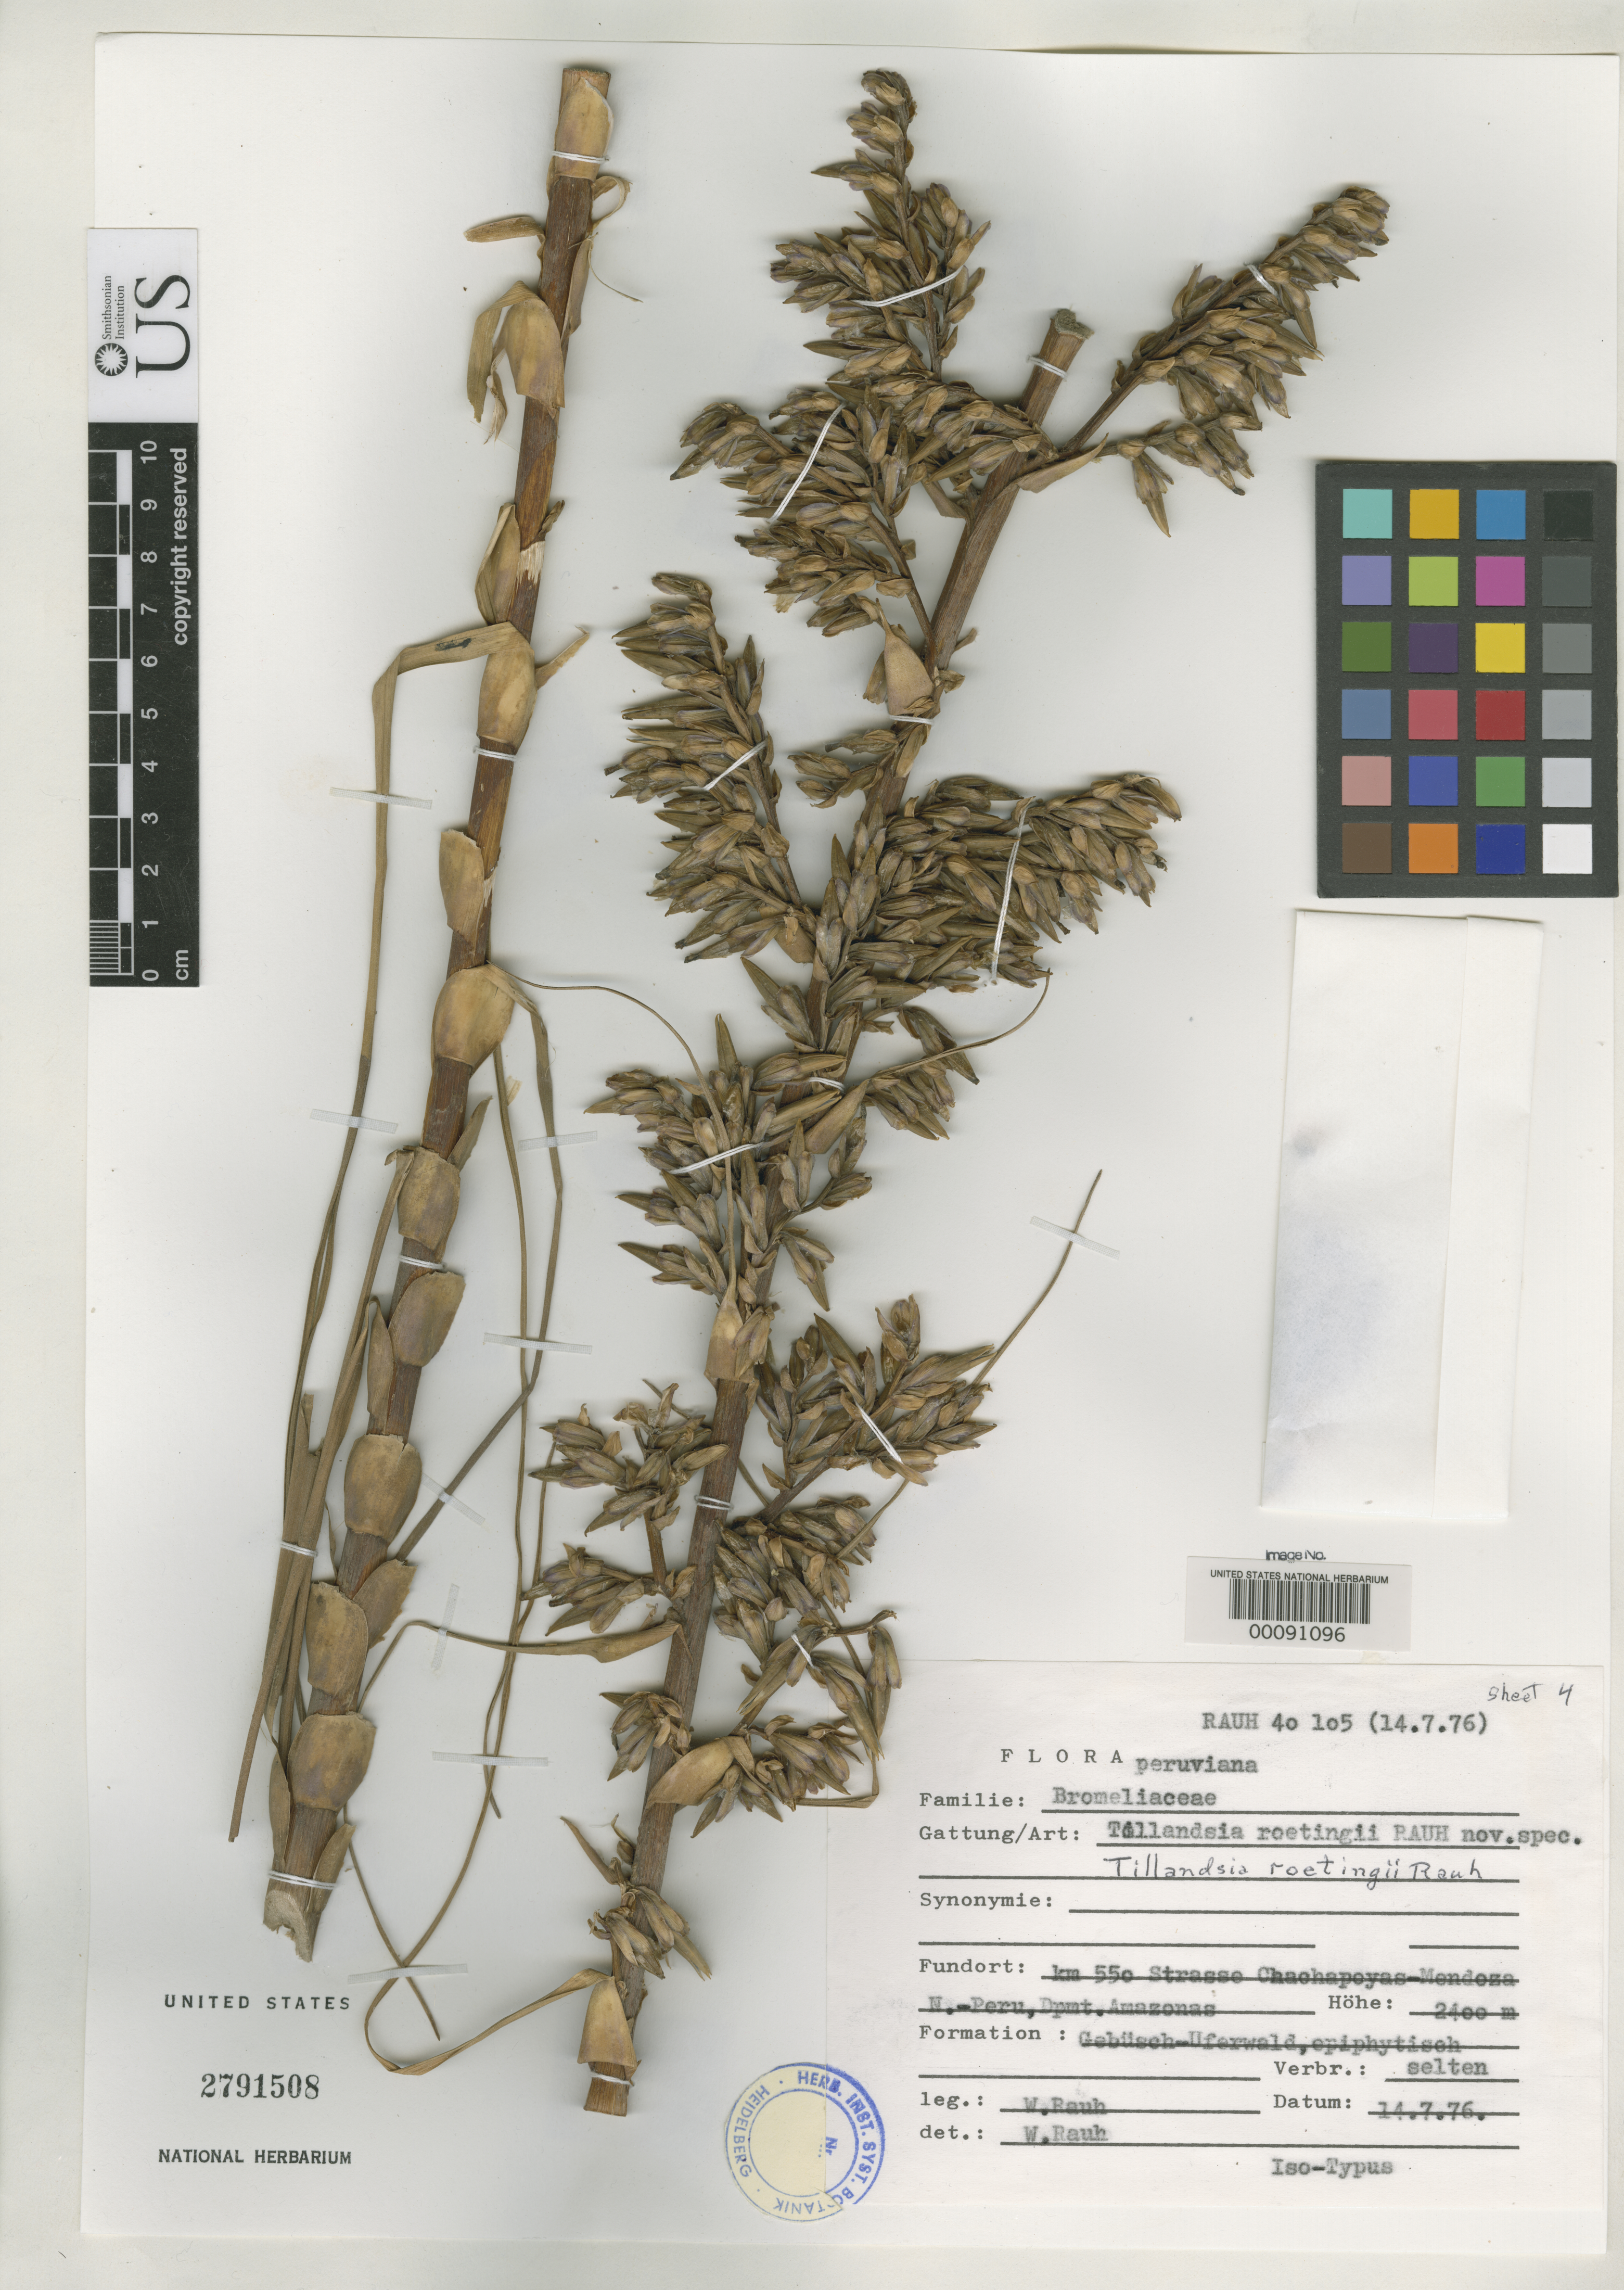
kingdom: Plantae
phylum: Tracheophyta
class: Liliopsida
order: Poales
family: Bromeliaceae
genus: Tillandsia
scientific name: Tillandsia roetingii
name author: Rauh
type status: Isotype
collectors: W. Rauh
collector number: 40105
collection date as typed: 14 Jul 1976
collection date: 1976-07-14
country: Peru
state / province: Amazonas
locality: strasse von Chachapoyas nach Mendoza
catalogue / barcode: US 2791508